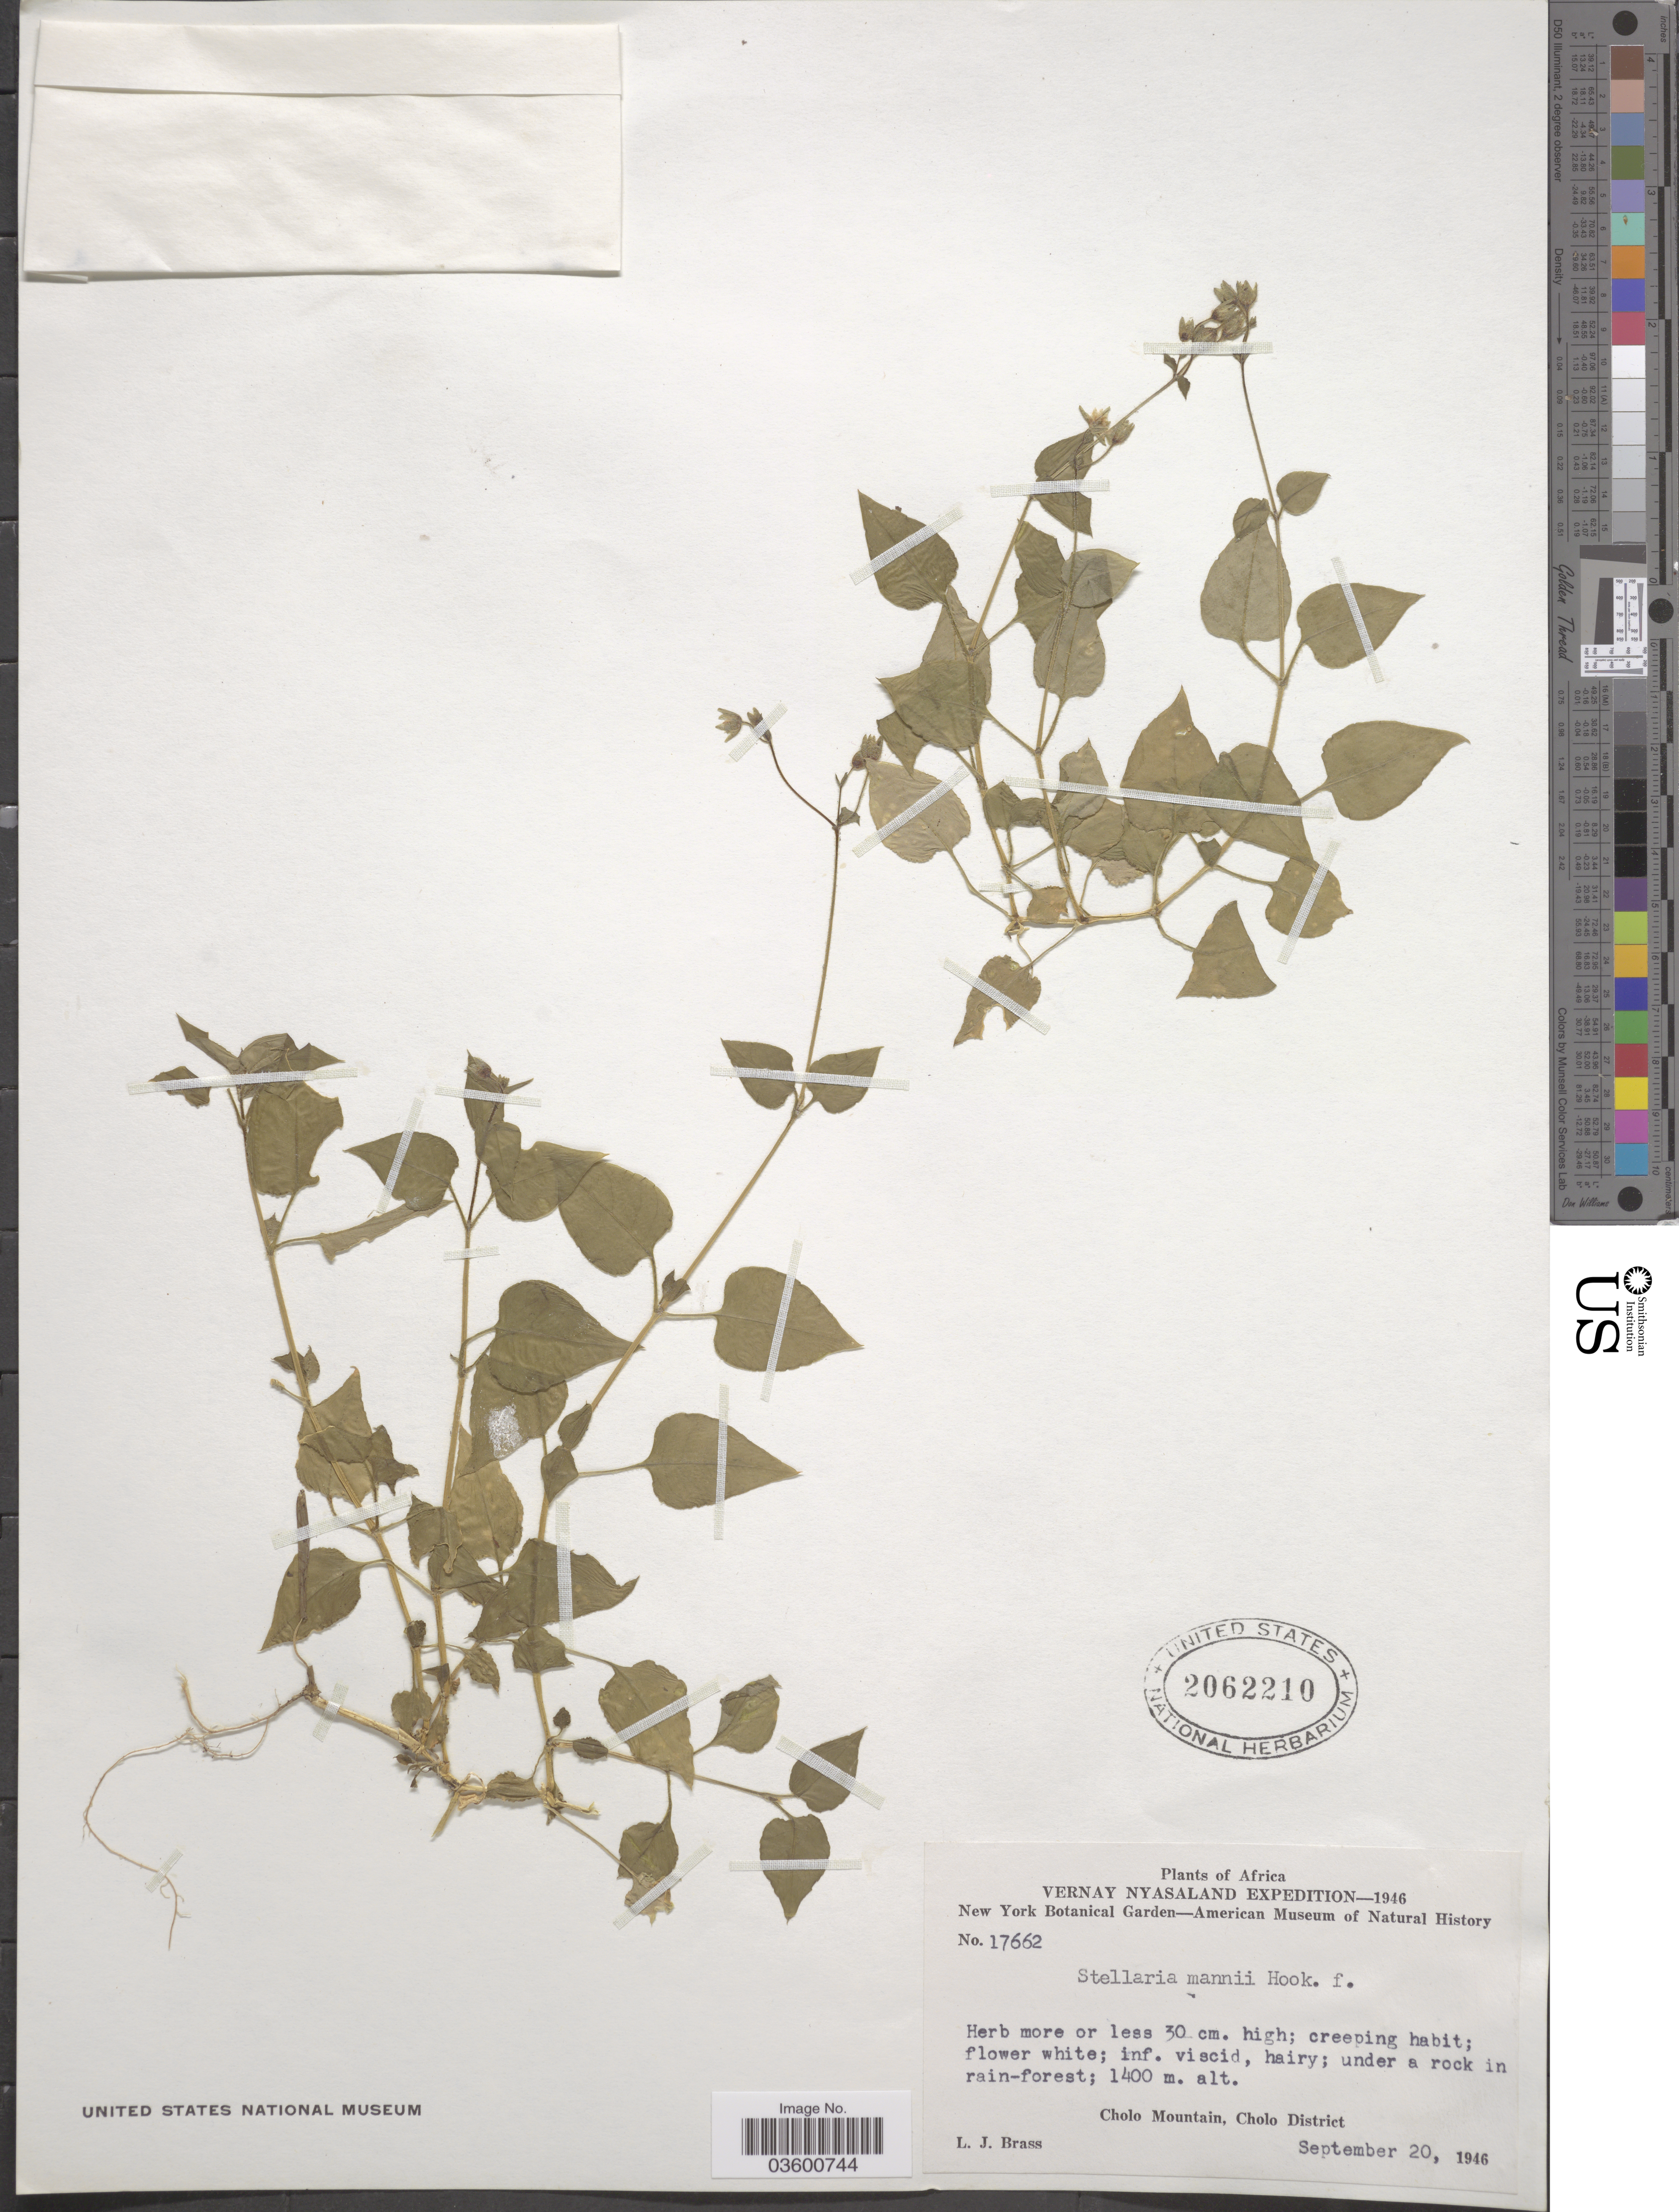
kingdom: Plantae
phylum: Tracheophyta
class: Magnoliopsida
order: Caryophyllales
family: Caryophyllaceae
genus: Stellaria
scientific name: Stellaria mannii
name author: Hook. f.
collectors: L. J. Brass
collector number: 17662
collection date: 1946-09-20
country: Malawi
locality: Vernay Nyasaland. Cholo Mountain, Cholo District.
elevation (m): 1400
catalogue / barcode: US 2062210